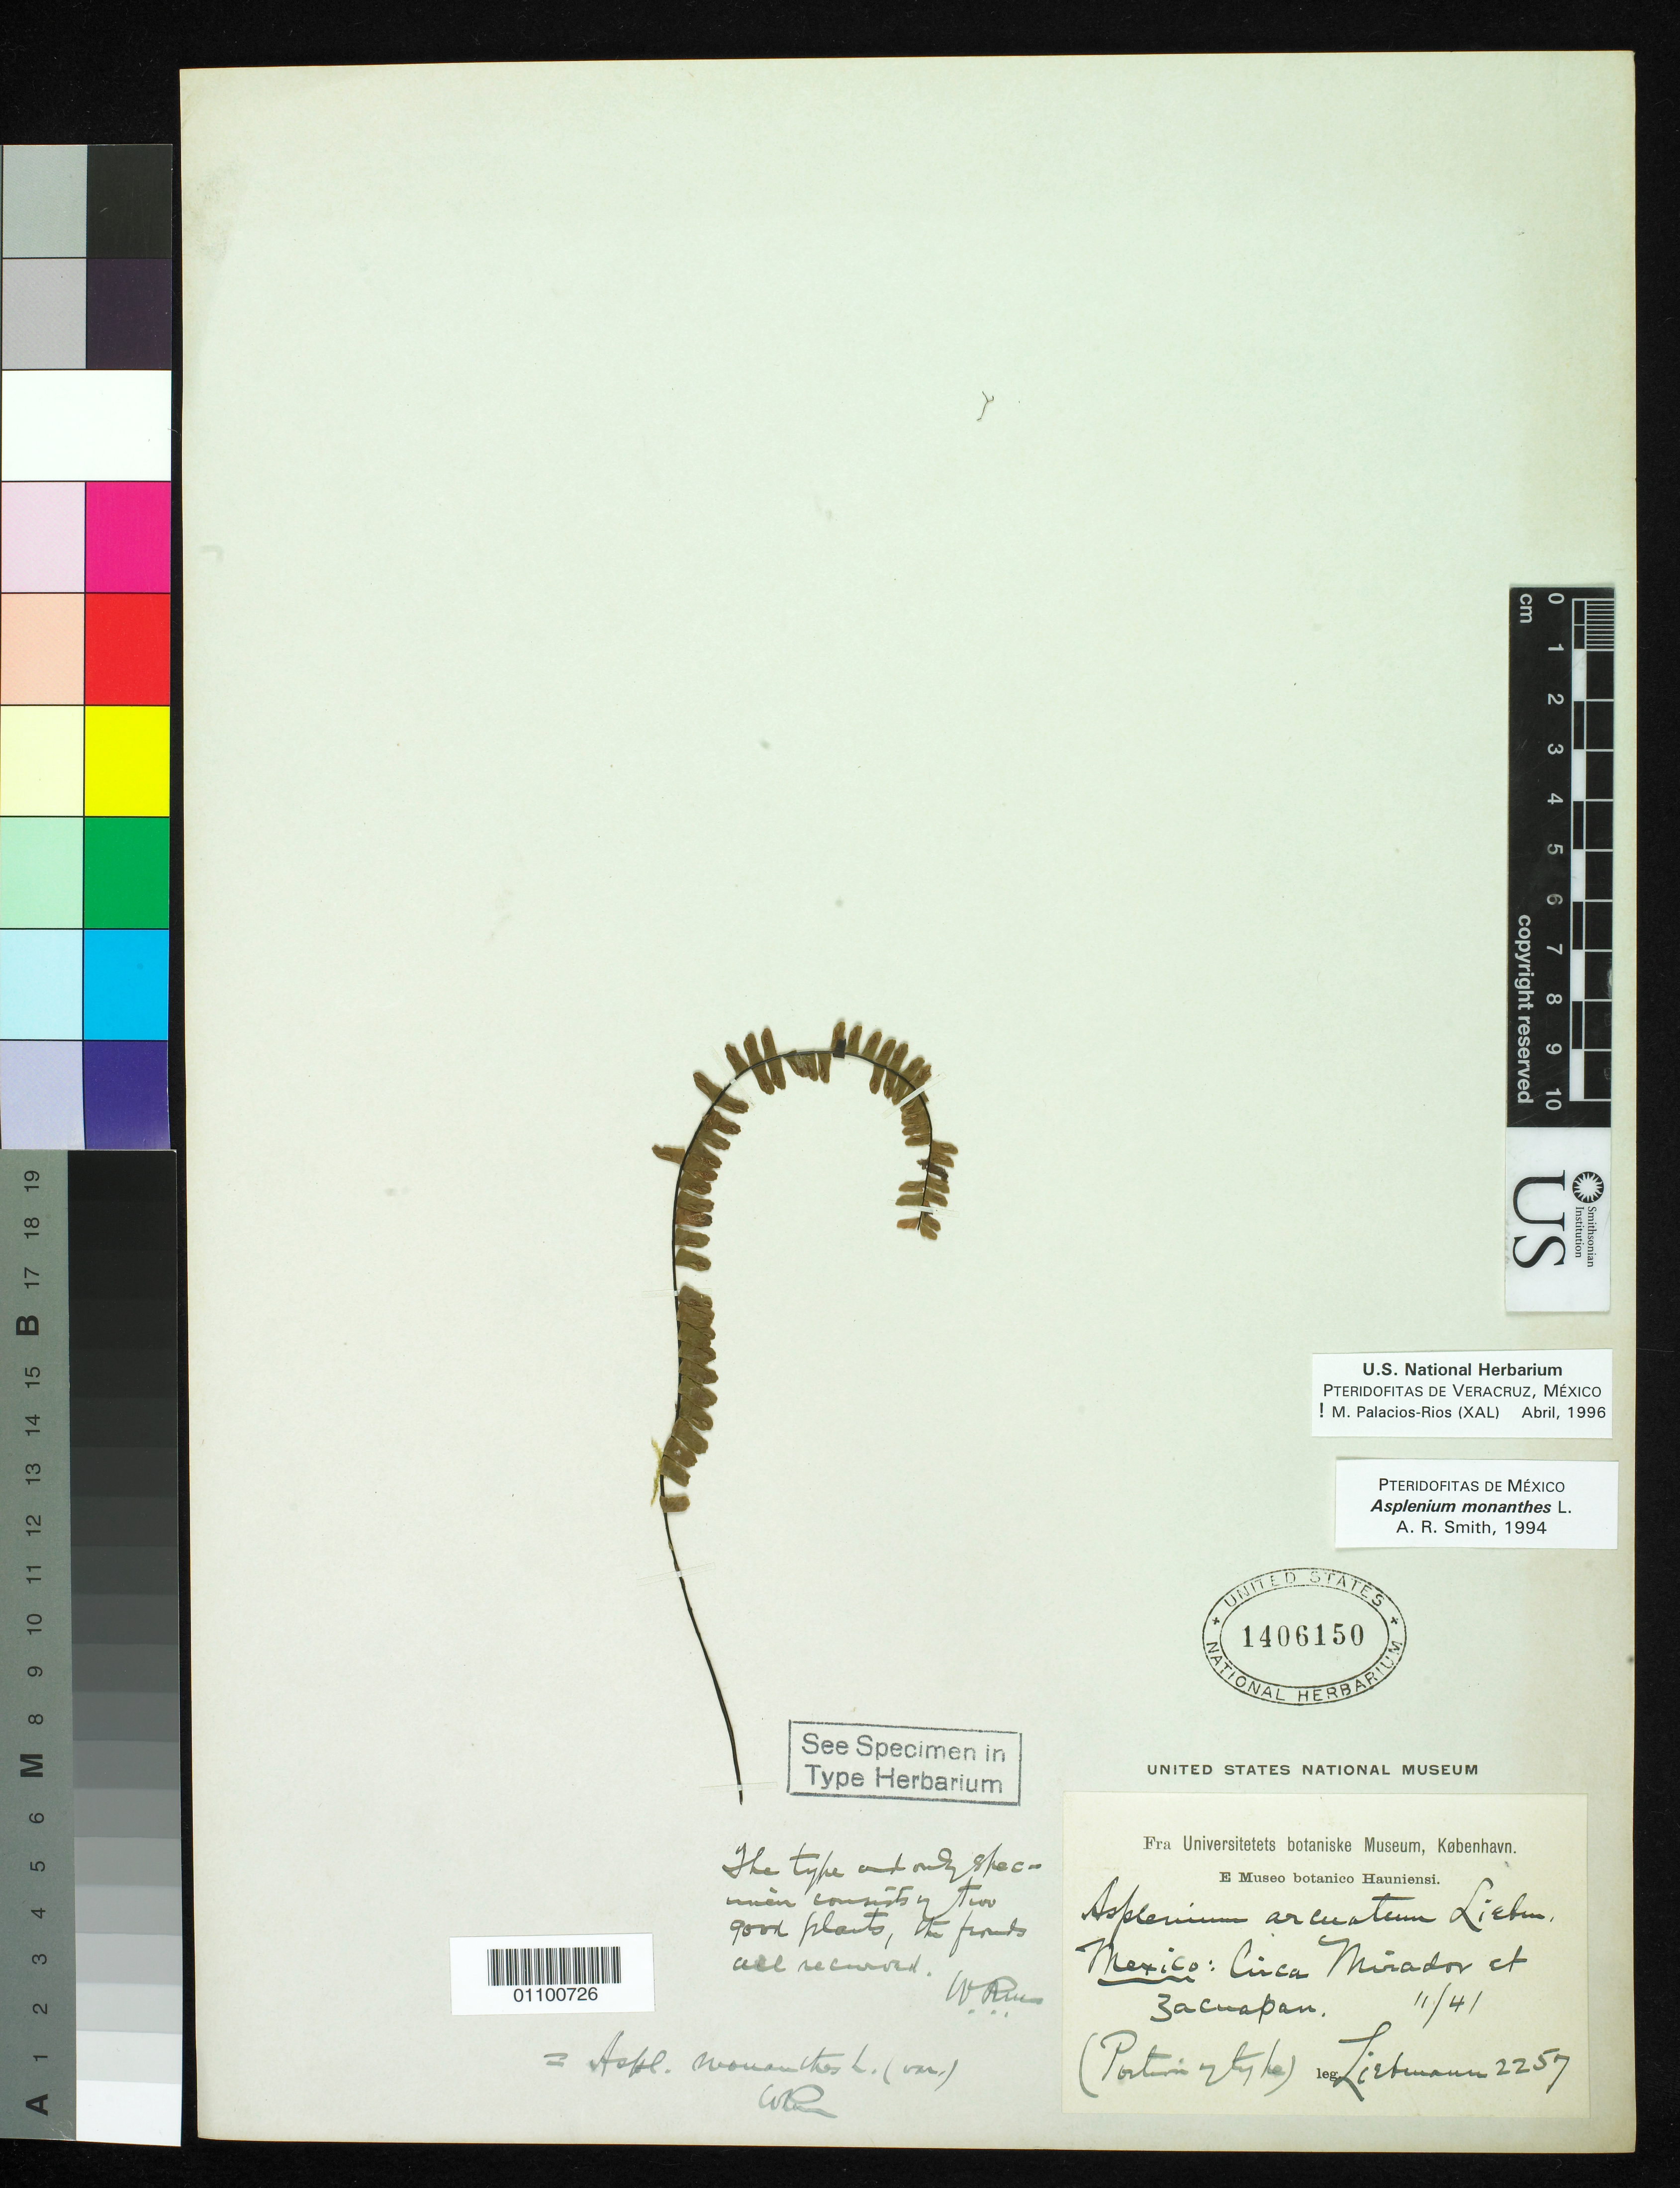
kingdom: Plantae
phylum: Tracheophyta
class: Polypodiopsida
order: Polypodiales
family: Aspleniaceae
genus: Asplenium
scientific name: Asplenium arcuatum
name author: Liebm.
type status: Type Collection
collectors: F. M. Liebmann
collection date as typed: Nov 1841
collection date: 1841-11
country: Mexico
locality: Mirador de Zacualpan.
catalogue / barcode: US 1406150